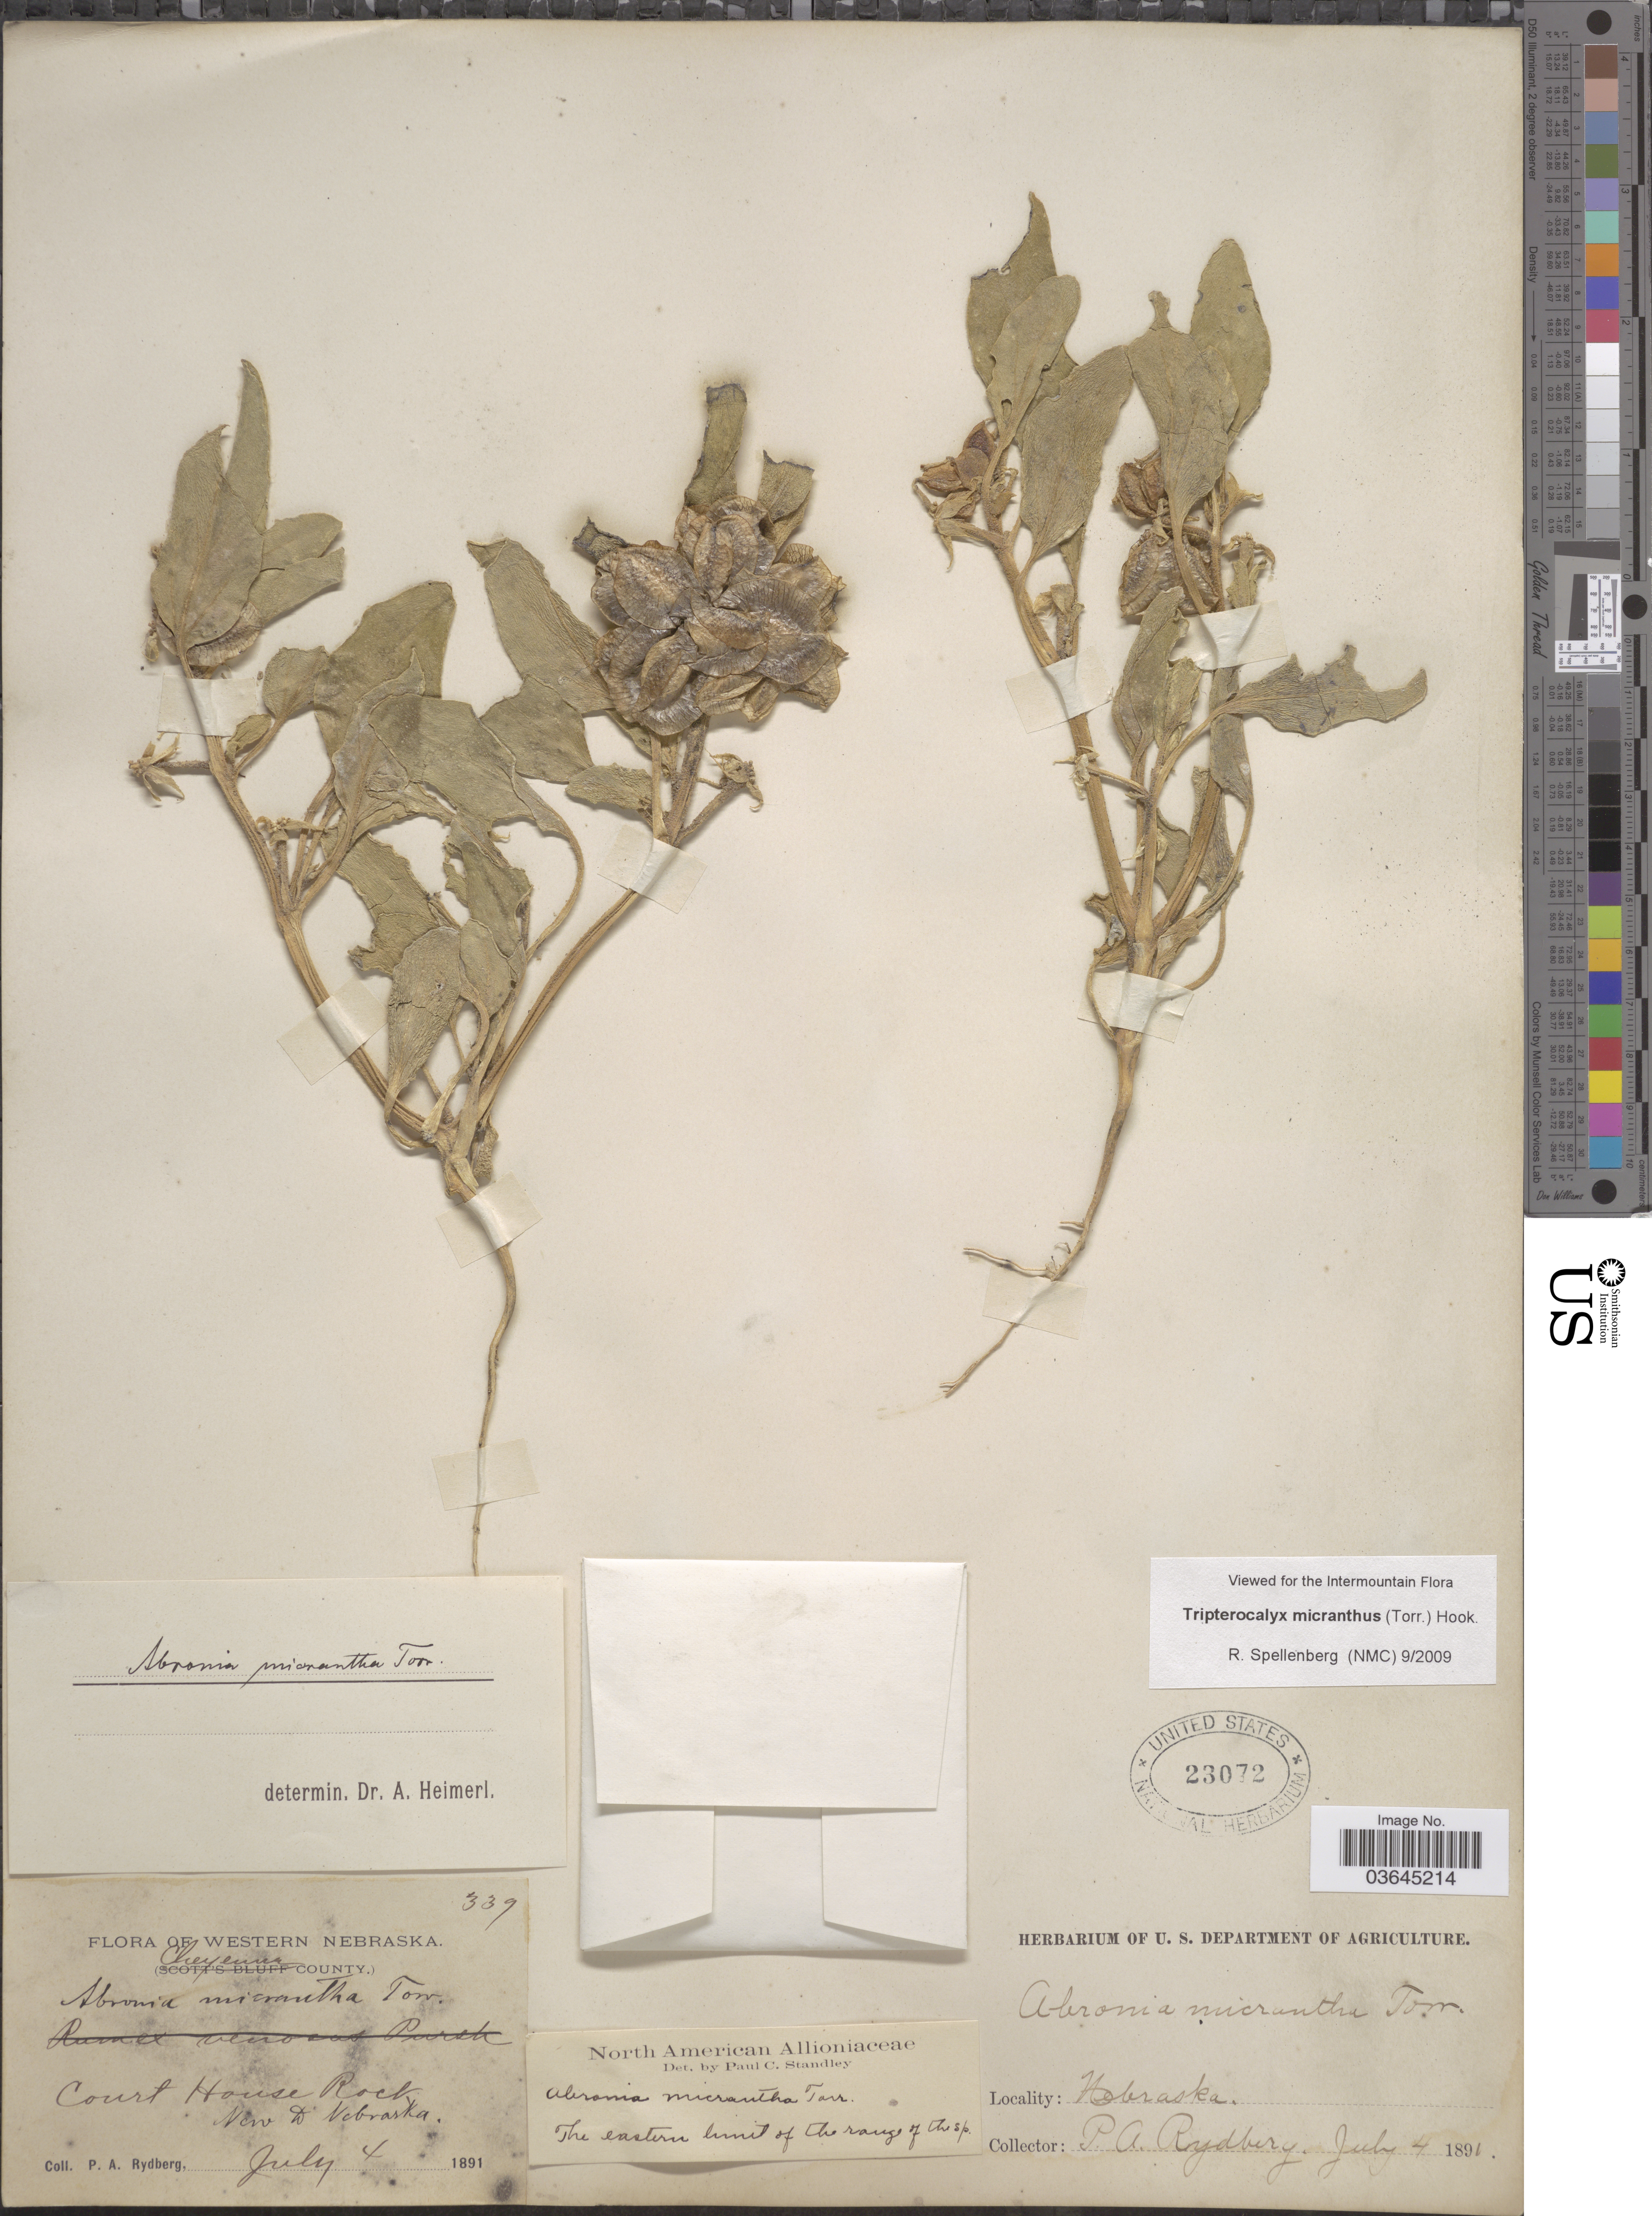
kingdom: Plantae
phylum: Tracheophyta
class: Magnoliopsida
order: Caryophyllales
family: Nyctaginaceae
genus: Tripterocalyx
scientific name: Tripterocalyx micranthus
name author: (Torr.) Hook.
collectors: P. A. Rydberg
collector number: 339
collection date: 1891-07-04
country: United States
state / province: Nebraska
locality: Western Nebraska. Cheyenne County. Court House Rock New D. Nebraska.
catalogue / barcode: US 23072